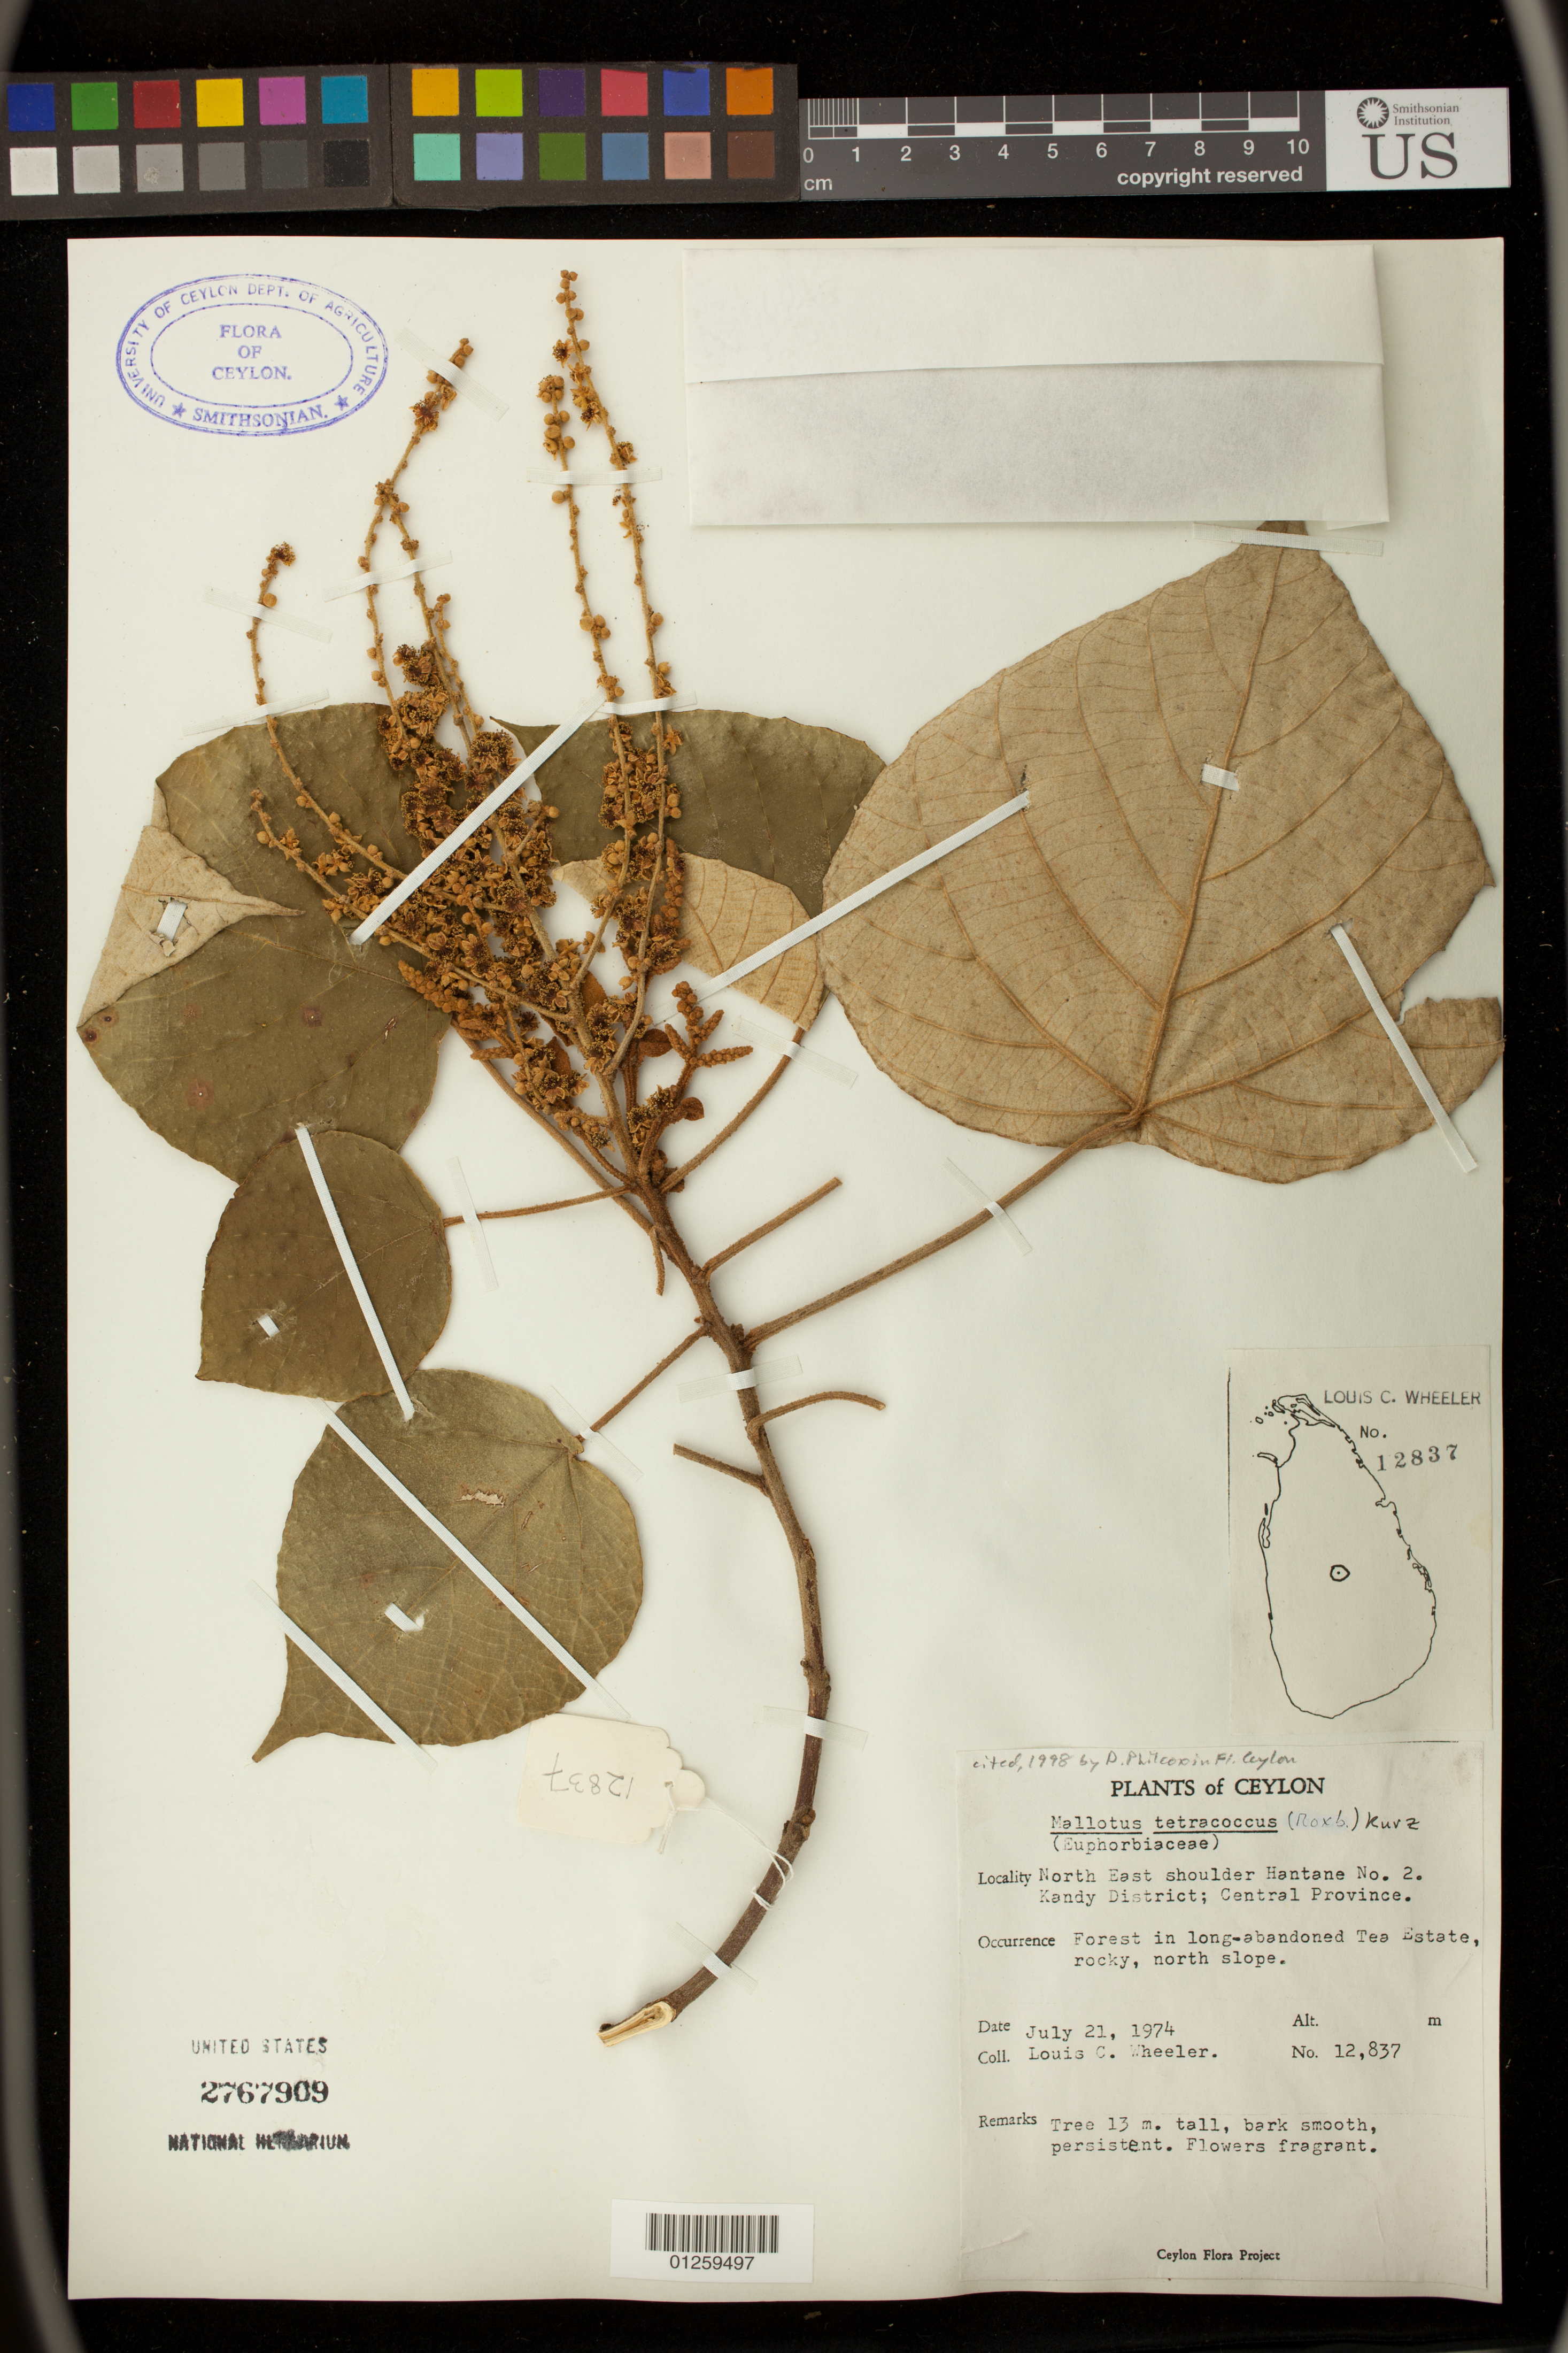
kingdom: Plantae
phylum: Tracheophyta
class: Magnoliopsida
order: Malpighiales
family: Euphorbiaceae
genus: Mallotus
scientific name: Mallotus tetracoccus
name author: (Roxb.) Kurz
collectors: L. C. Wheeler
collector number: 12,837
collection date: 1974-07-21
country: Sri Lanka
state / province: Central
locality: North East shoulder Hantane No. 2. Kandy District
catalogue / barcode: US 2767909